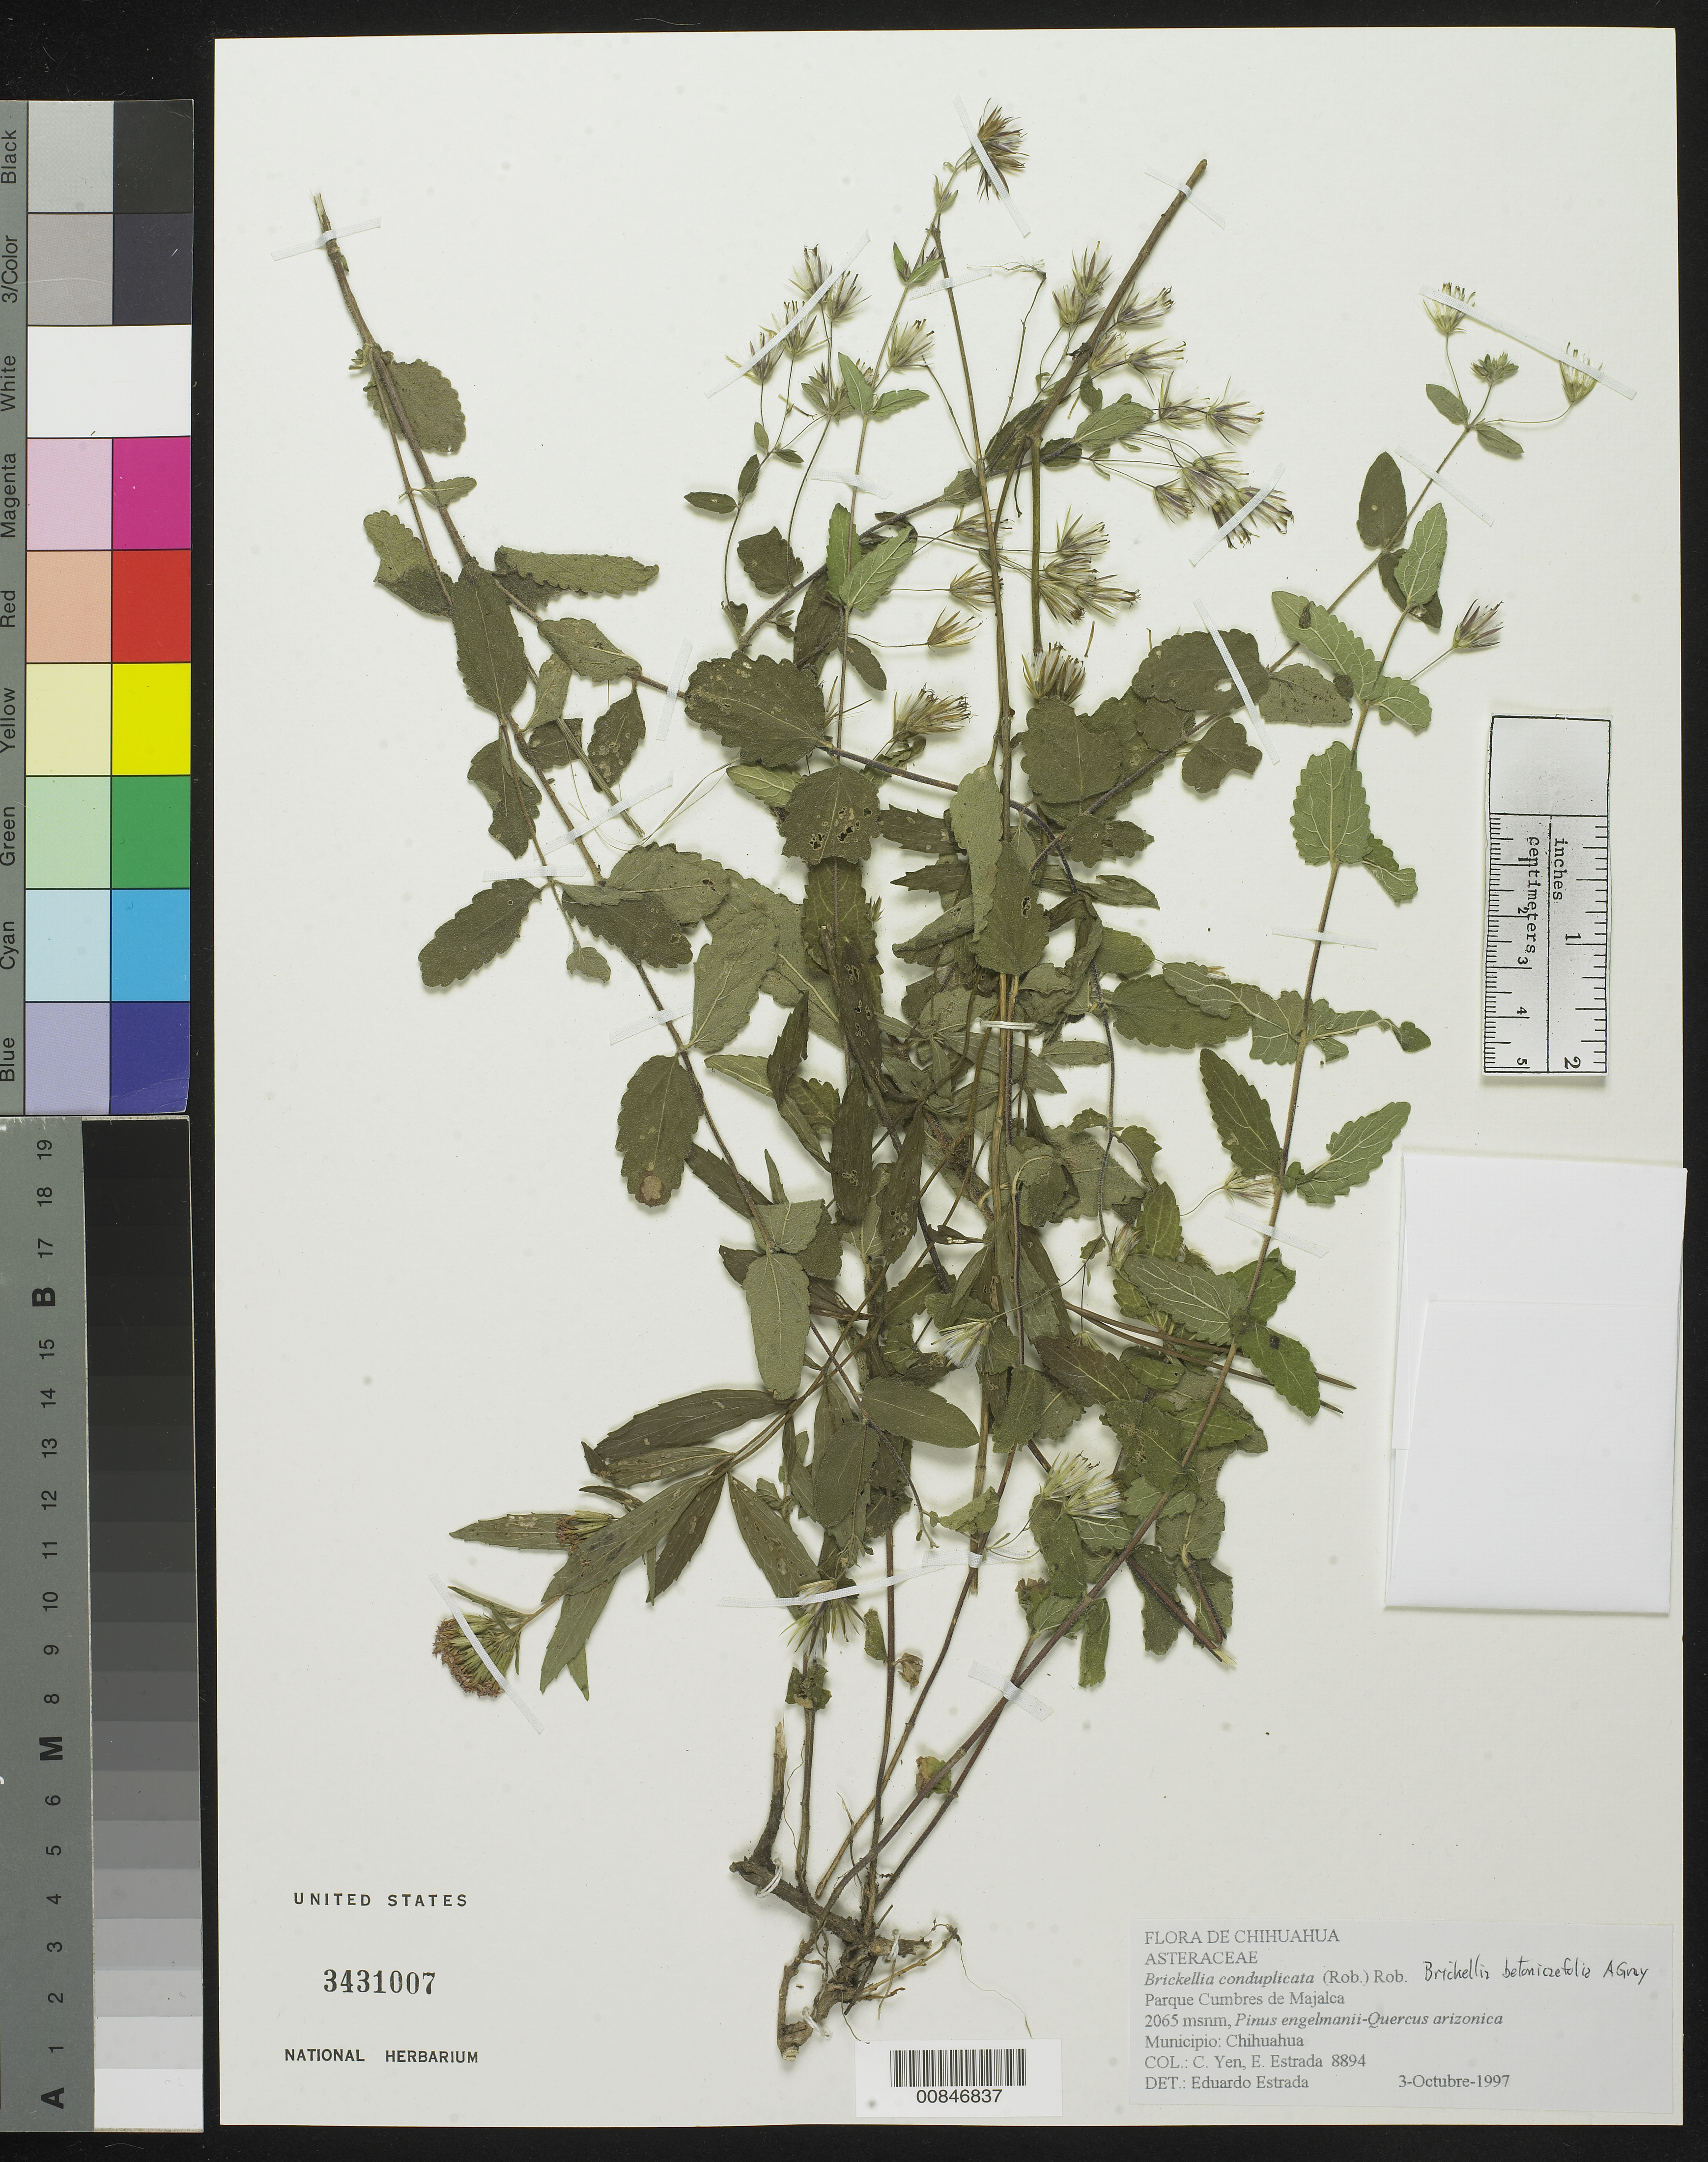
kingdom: Plantae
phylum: Tracheophyta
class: Magnoliopsida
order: Asterales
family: Asteraceae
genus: Brickellia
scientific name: Brickellia betonicifolia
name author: A. Gray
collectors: Y. C. Yang & E. Estrada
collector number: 8894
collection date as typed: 03 Oct 1997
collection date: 1997-10-03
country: Mexico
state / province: Chihuahua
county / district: Chihuahua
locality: Parque Cumbres de Majalca.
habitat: Pinus engelmanii - Quercus arizonica.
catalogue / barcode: US 3431007